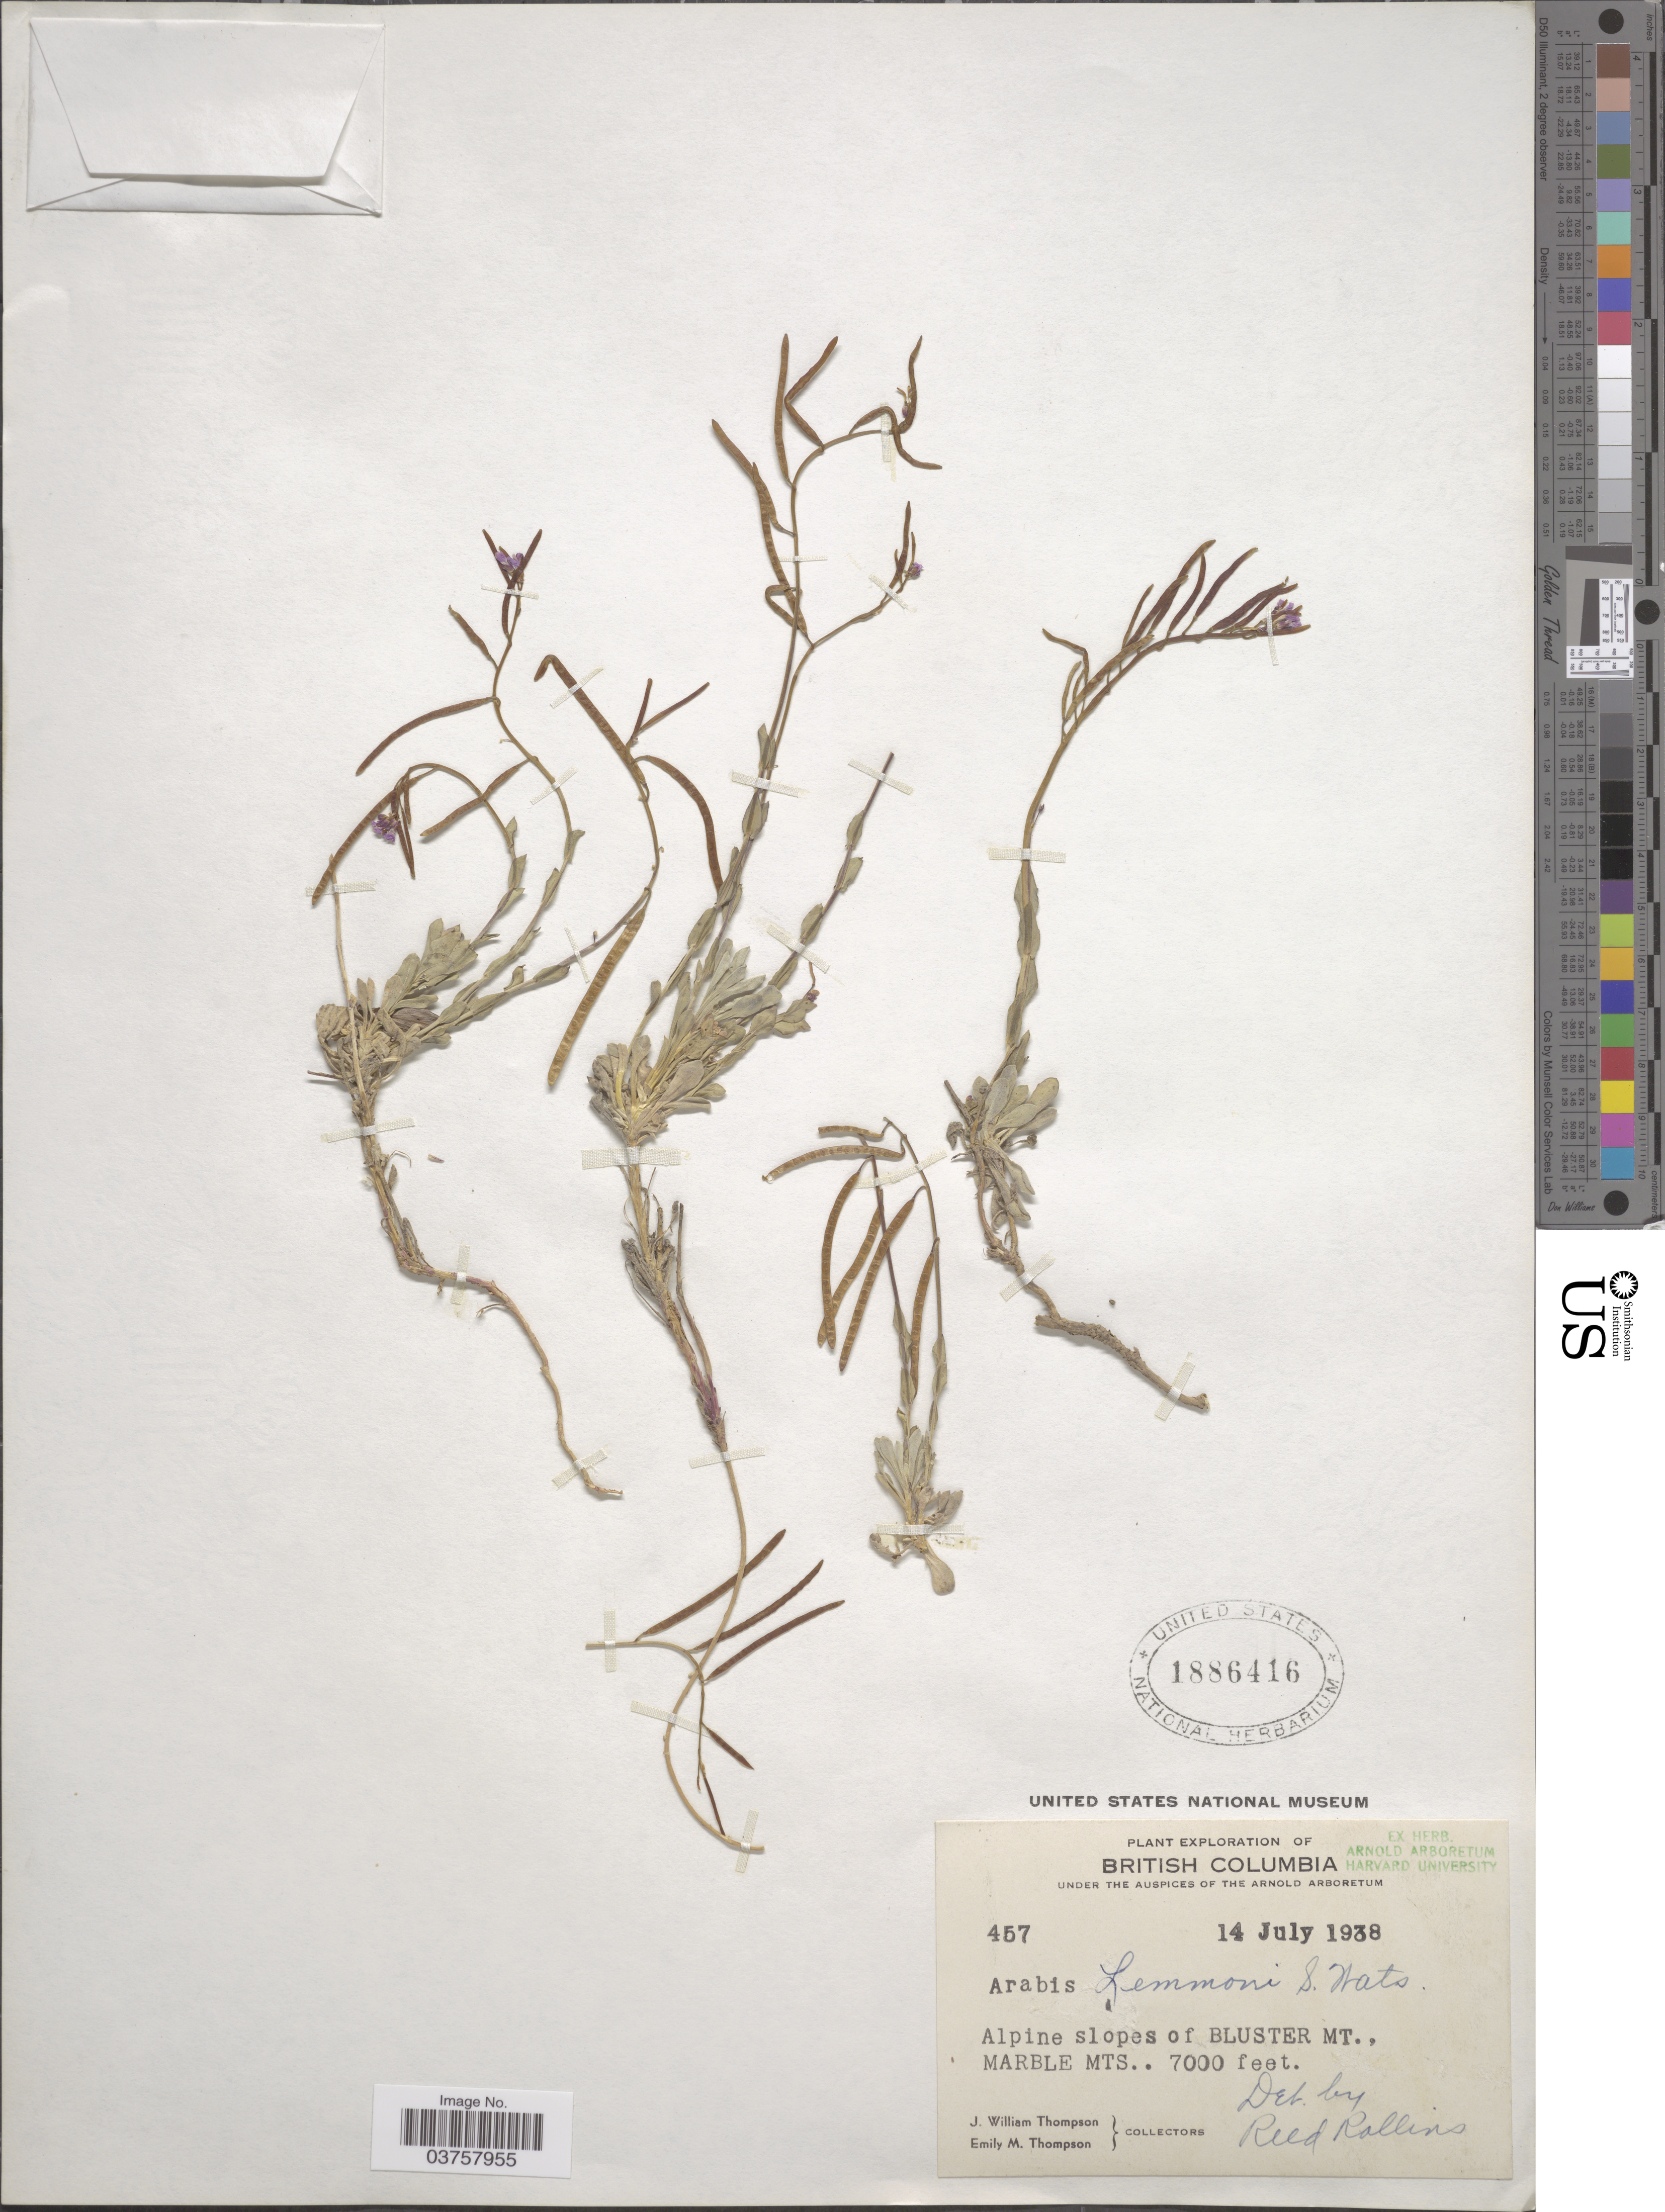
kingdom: Plantae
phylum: Tracheophyta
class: Magnoliopsida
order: Brassicales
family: Brassicaceae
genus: Arabis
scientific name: Arabis lemmonii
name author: S. Watson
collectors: J. W. Thompson & E. M. Thompson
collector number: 457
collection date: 1938-07-14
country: Canada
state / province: British Columbia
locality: Alpine slopes of Bluster Mt., Marble Mts.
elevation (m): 2134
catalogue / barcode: US 1886416